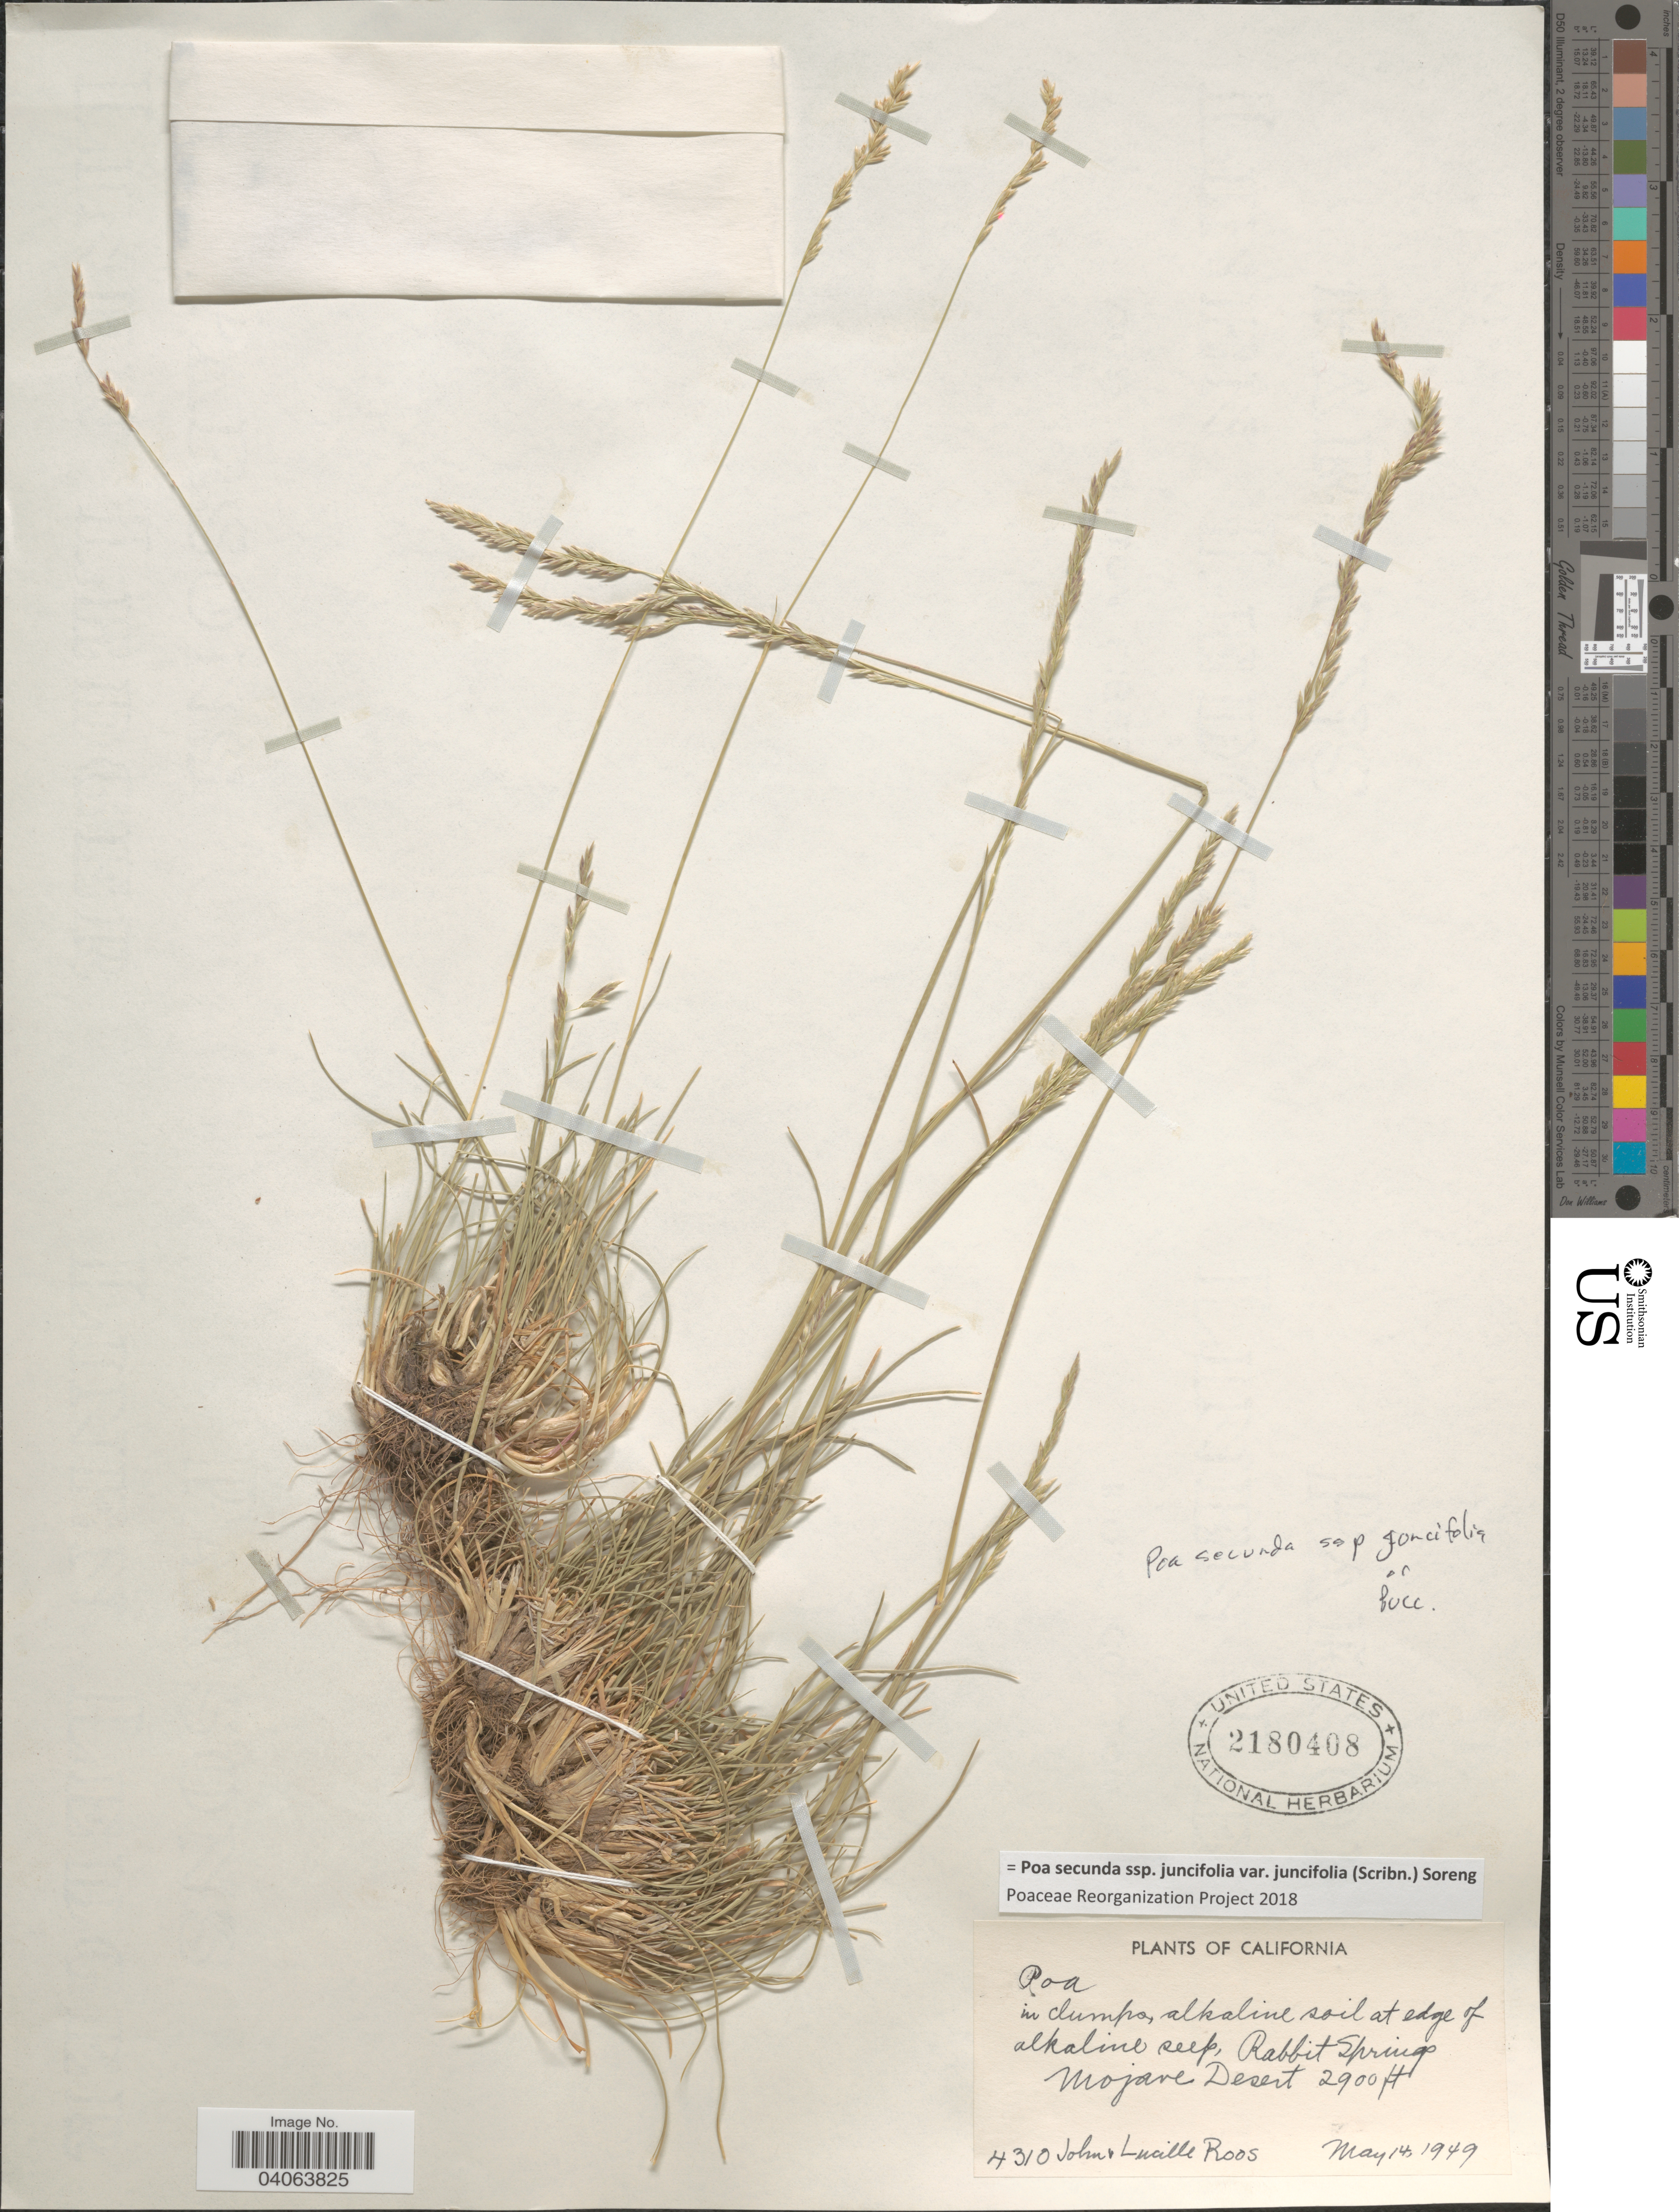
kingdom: Plantae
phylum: Tracheophyta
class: Liliopsida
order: Poales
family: Poaceae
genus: Poa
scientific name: Poa secunda subsp. juncifolia var. juncifolia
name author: (Scribn.) Soreng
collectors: J. C. Roos & L. Roos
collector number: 4310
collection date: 1949-05-14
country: United States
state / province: California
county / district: San Bernardino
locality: In clumps alkaline soil at edge of alkaline seep, Rabbit Springs. Mojave Desert.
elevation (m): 884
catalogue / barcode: US 2180408